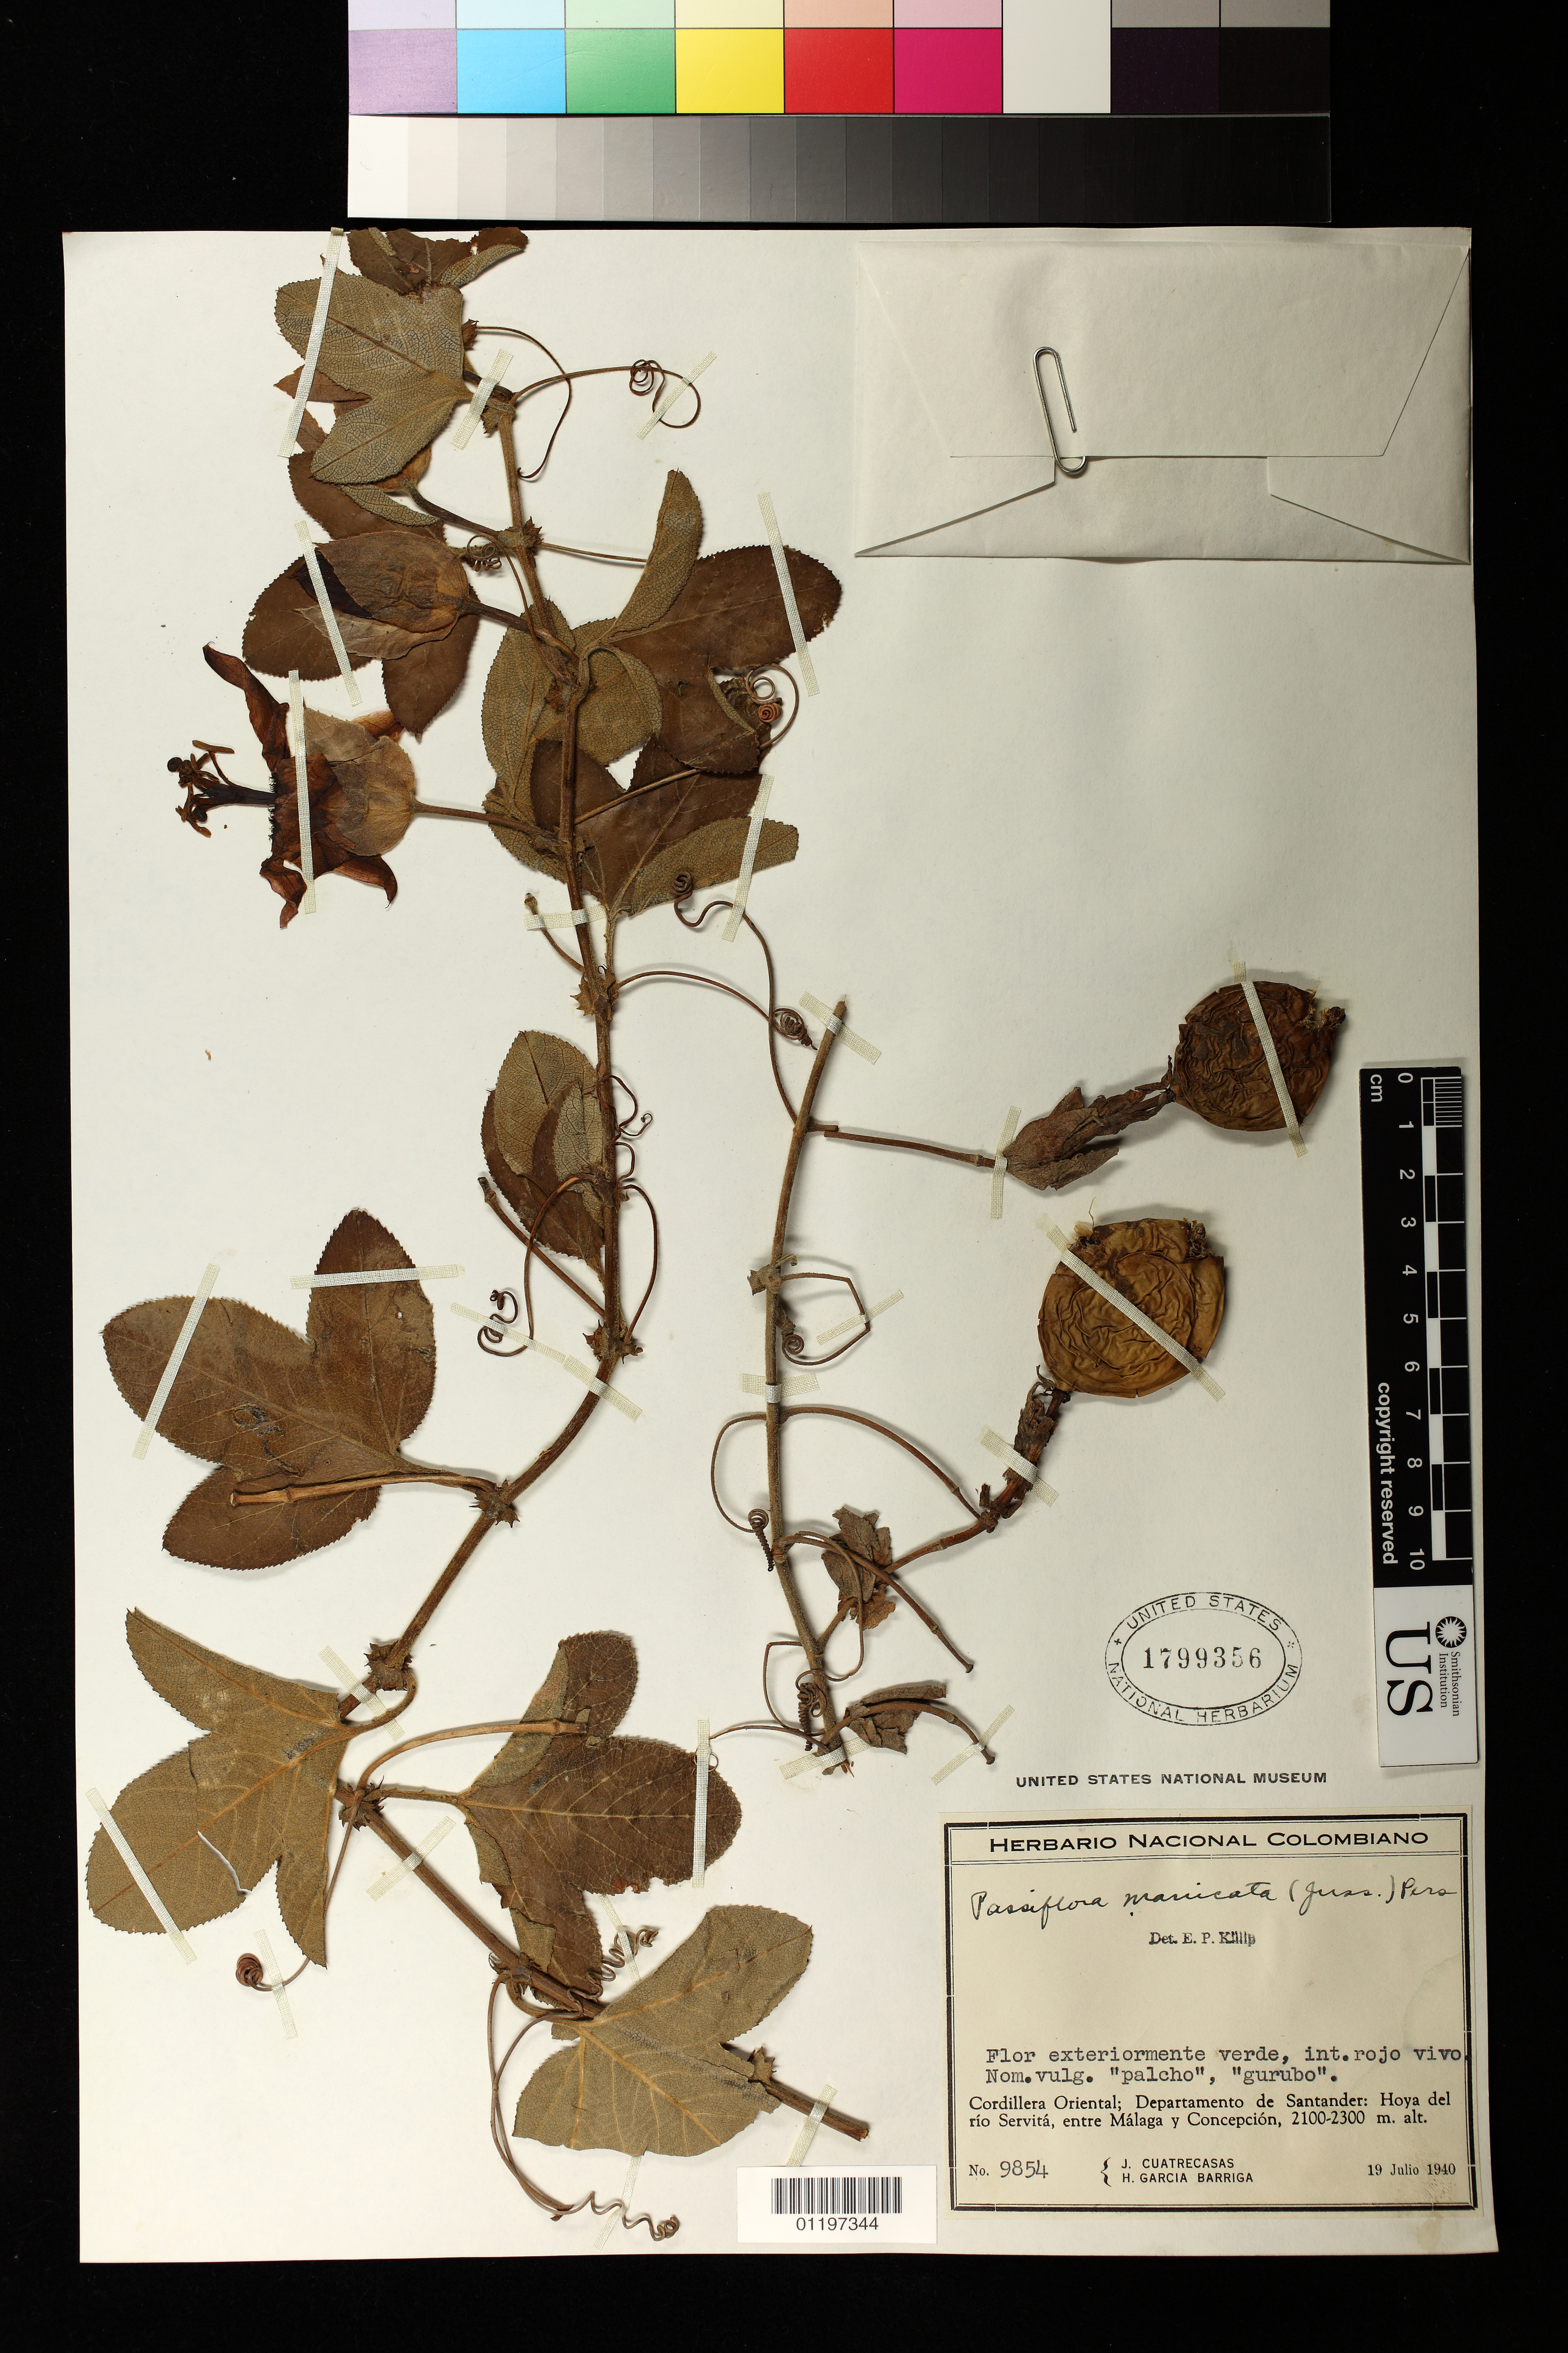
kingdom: Plantae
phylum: Tracheophyta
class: Magnoliopsida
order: Malpighiales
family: Passifloraceae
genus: Passiflora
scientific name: Passiflora manicata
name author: (Juss.) Pers.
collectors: J. Cuatrecasas & H. García Barriga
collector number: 9854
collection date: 1940-07-19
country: Colombia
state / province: Santander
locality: Cordillera Oriental, Departamento de Santander: Hoya del río Servitá, entre Málaga y Concepción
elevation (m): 2100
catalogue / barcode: US 1799356